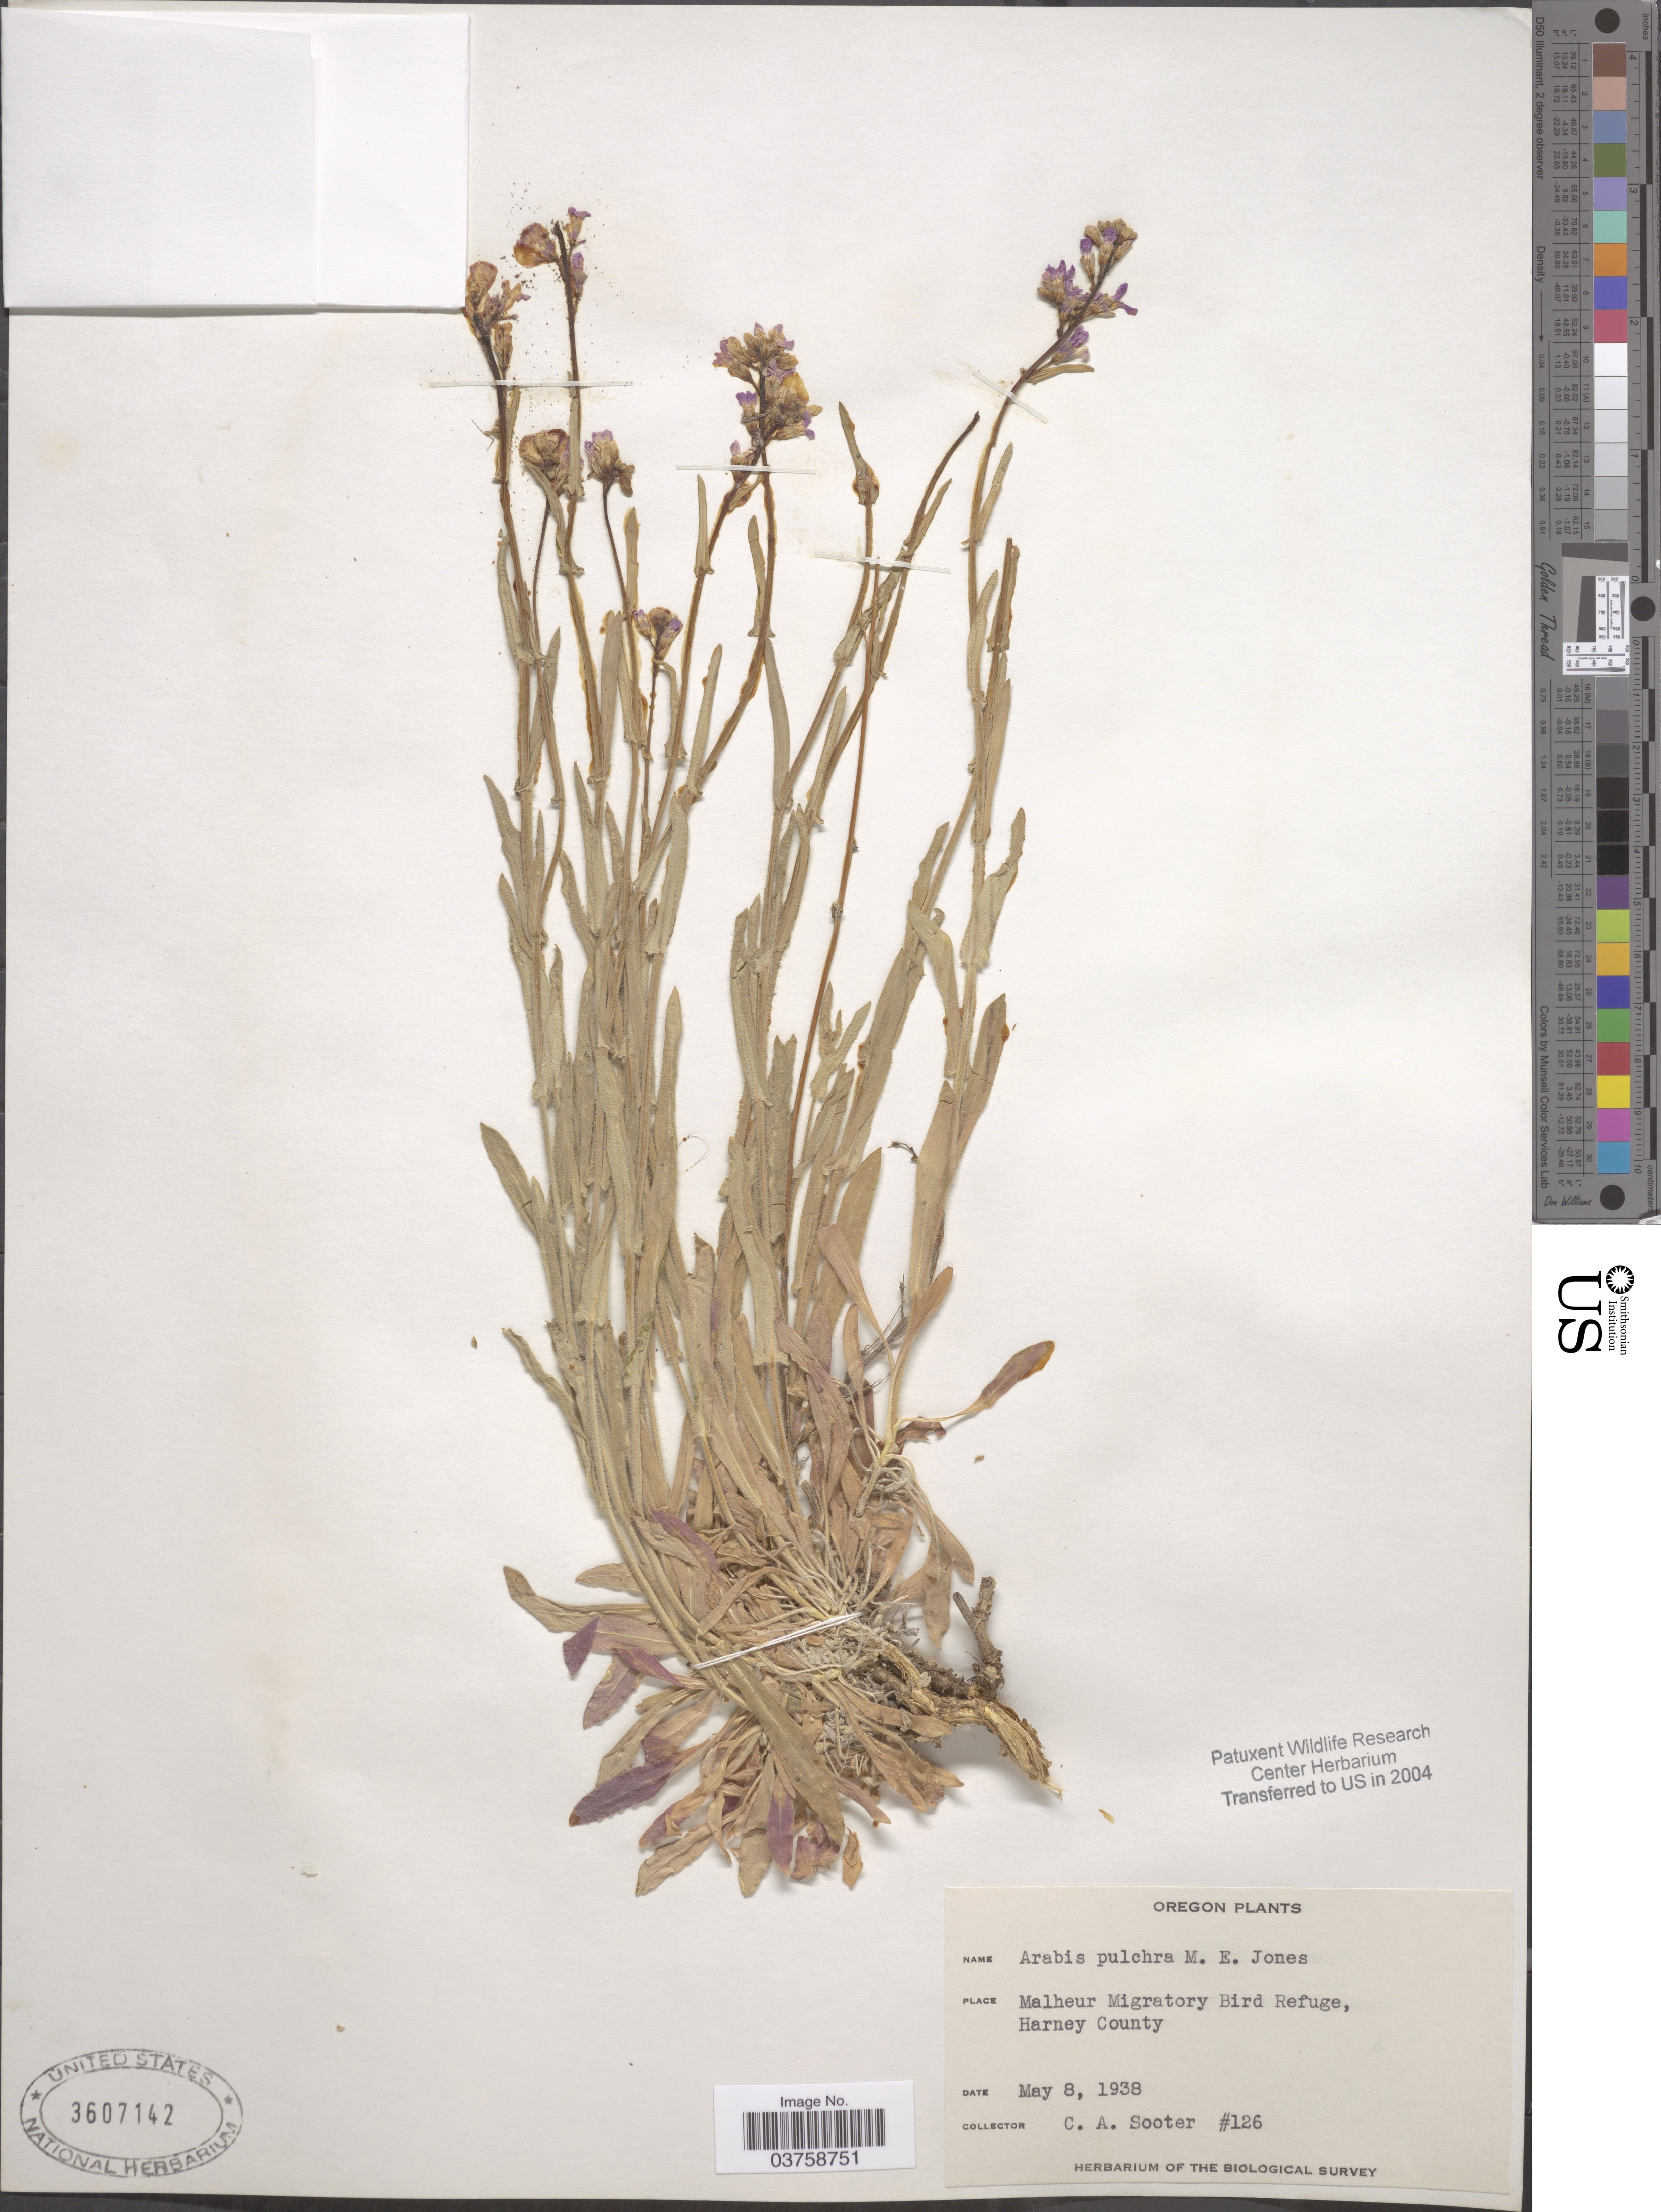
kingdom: Plantae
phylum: Tracheophyta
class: Magnoliopsida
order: Brassicales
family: Brassicaceae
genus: Arabis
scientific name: Arabis pulchra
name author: M.E. Jones ex S. Watson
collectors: C. Sooter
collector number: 126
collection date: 1938-05-08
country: United States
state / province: Oregon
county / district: Harney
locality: Malheur Migratory Bird Refuge, Harney County.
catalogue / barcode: US 3607142